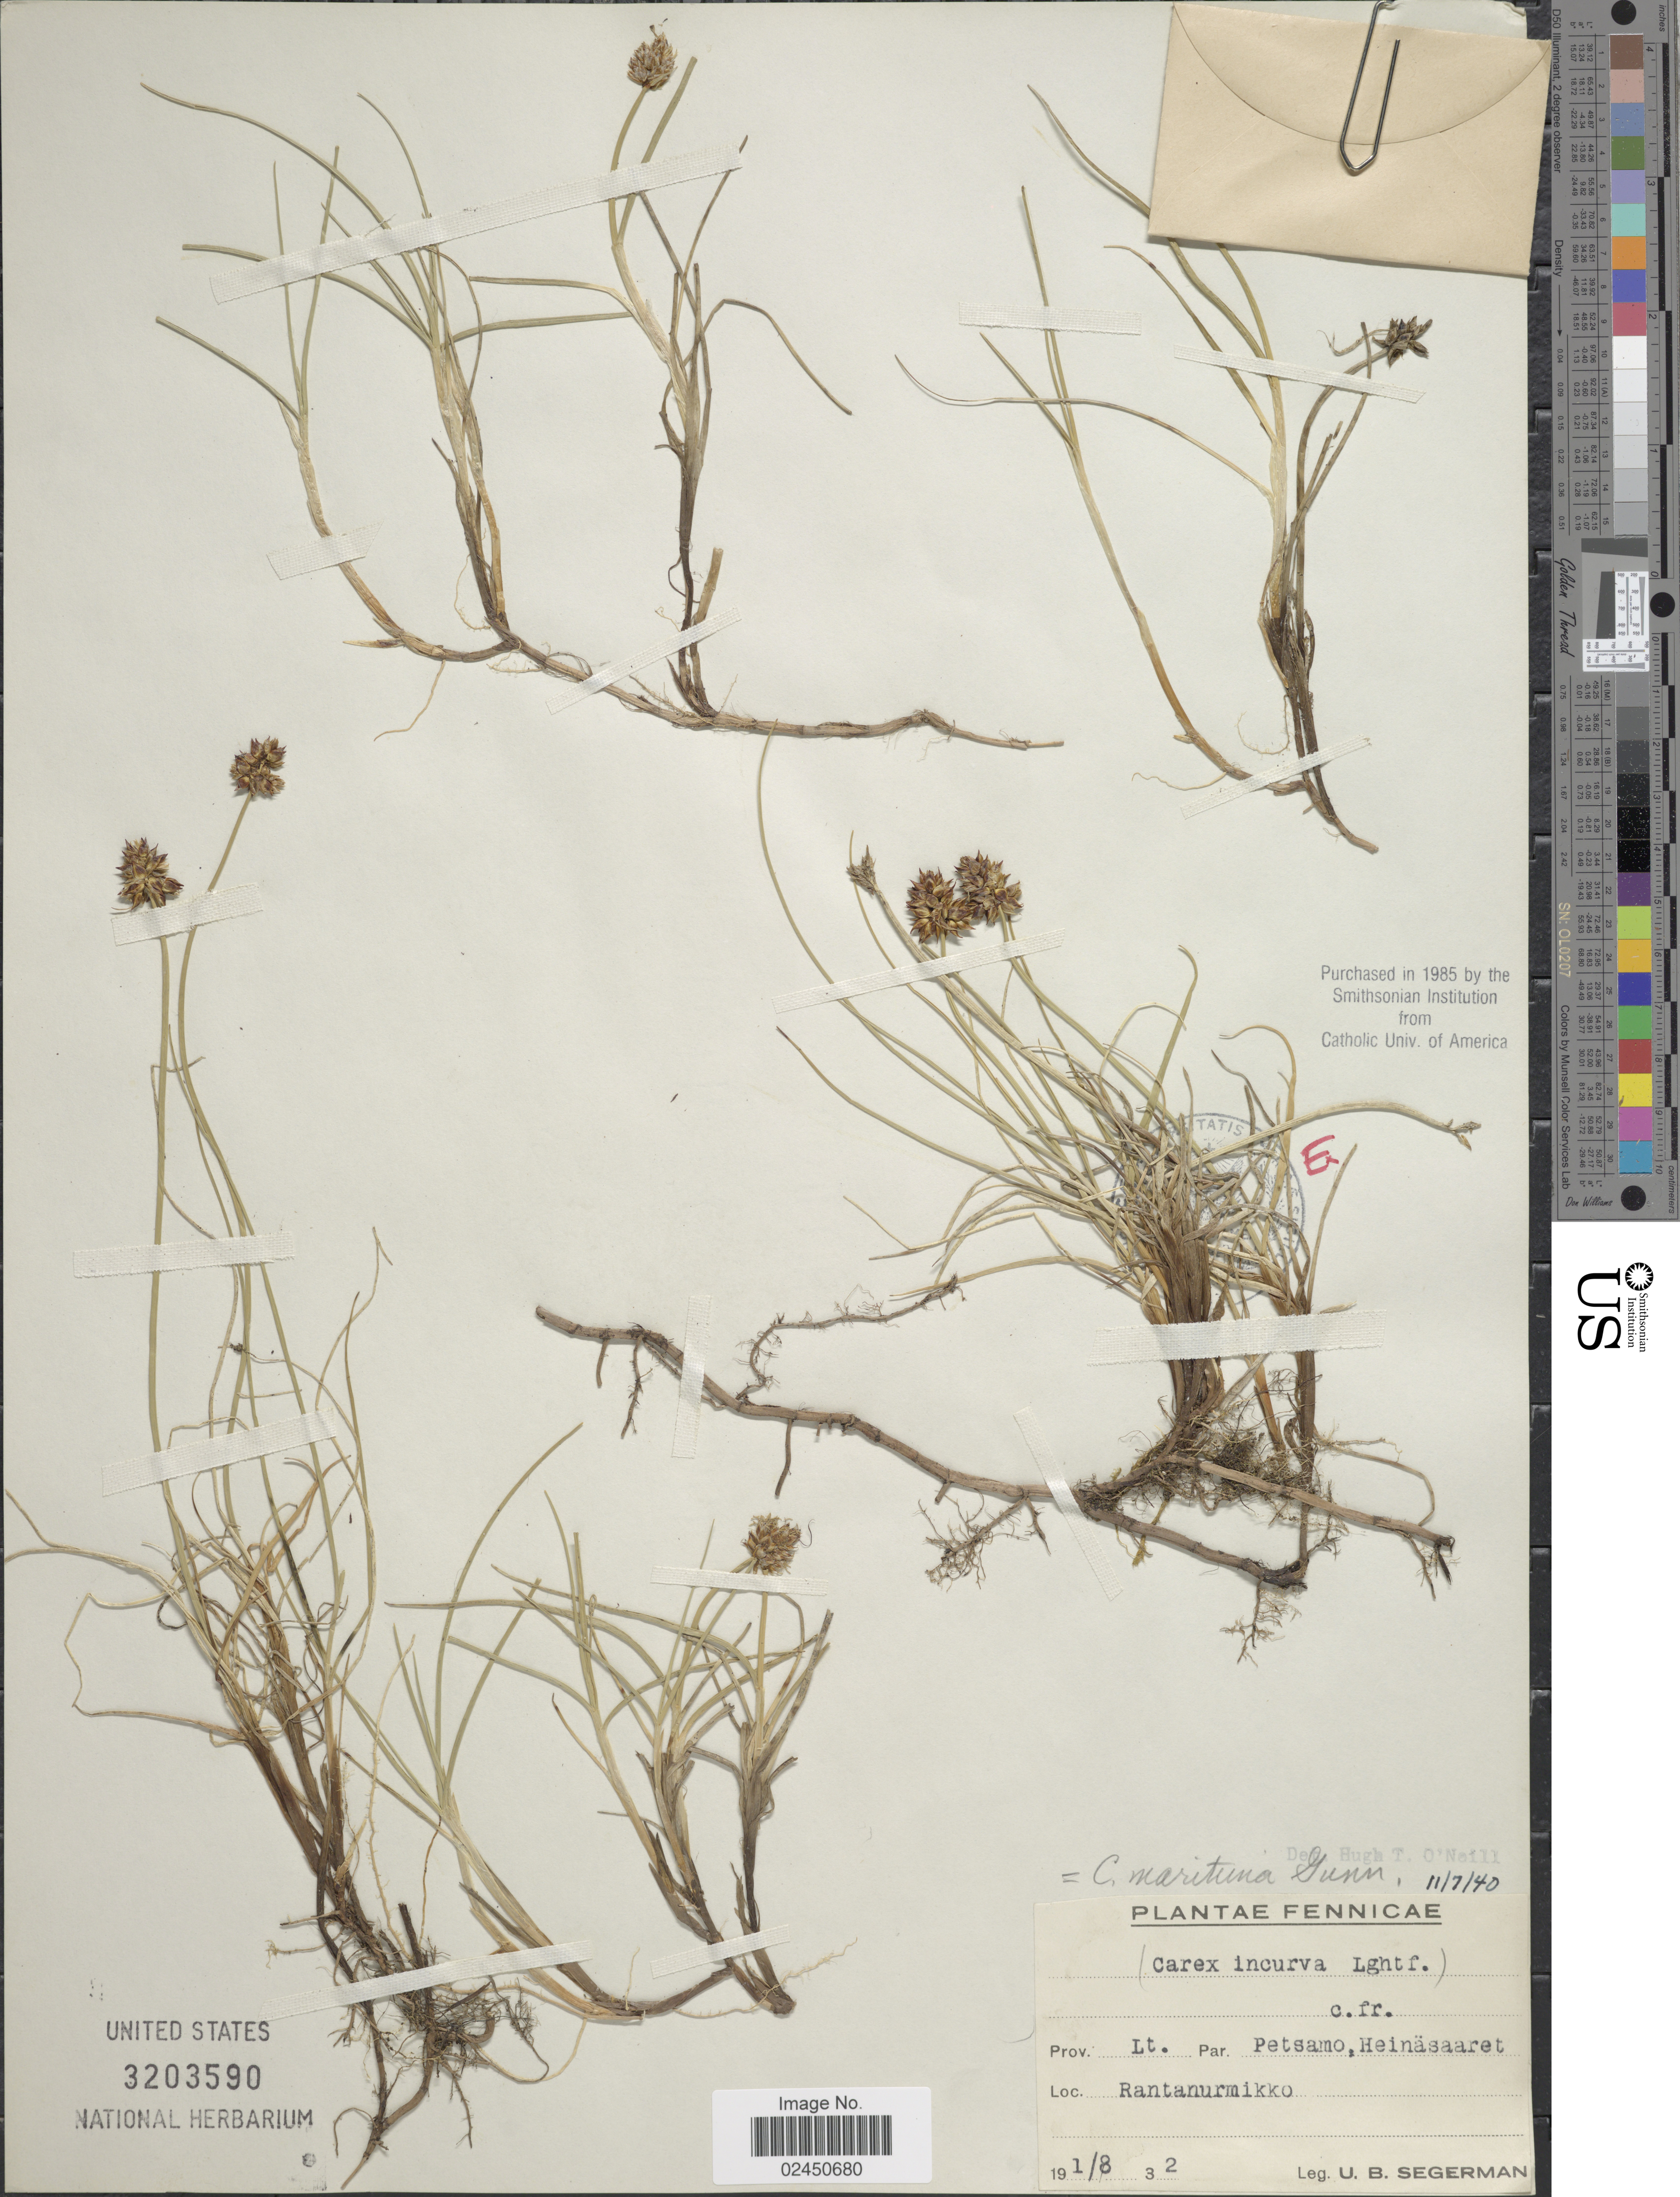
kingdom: Plantae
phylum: Tracheophyta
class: Liliopsida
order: Poales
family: Cyperaceae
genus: Carex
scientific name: Carex maritima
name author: Gunnerus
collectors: U. Segerman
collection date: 1932-08-01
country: Finland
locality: Fennicae, Prov. Lt. Par. Petsamo, Heinasaaret, Rantanurmikko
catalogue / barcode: US 3203590